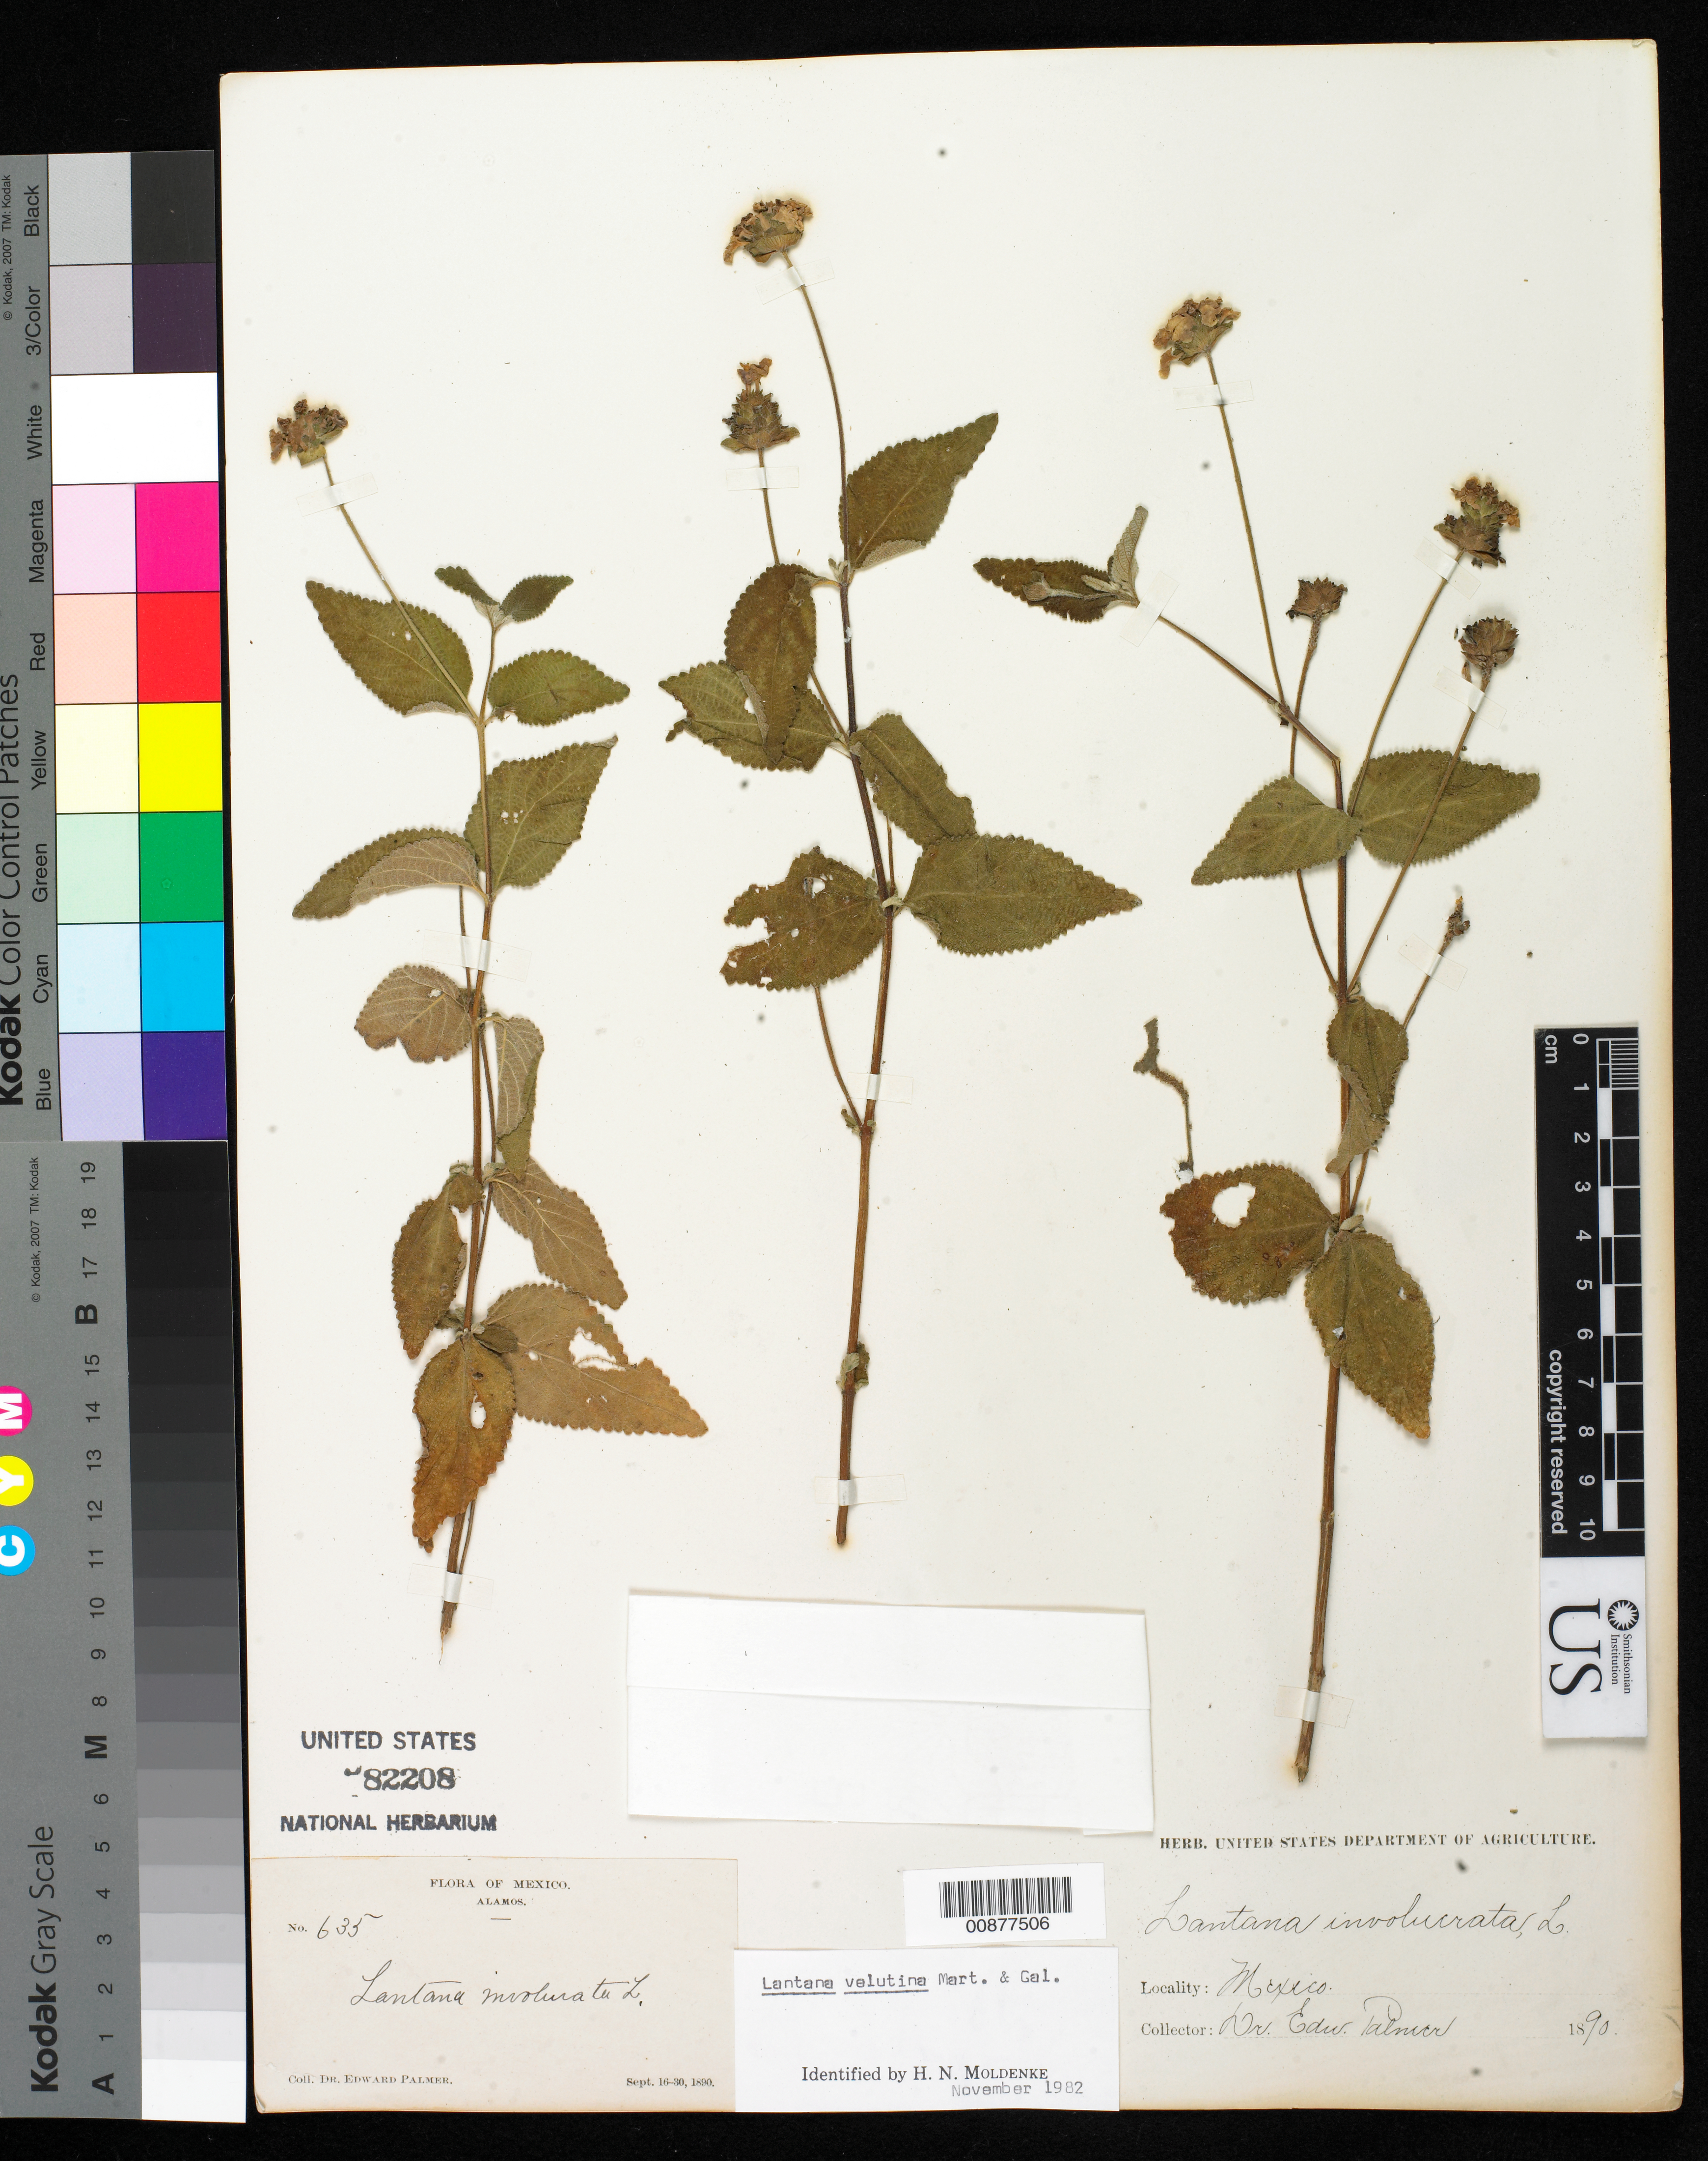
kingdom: Plantae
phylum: Tracheophyta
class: Magnoliopsida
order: Lamiales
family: Verbenaceae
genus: Lantana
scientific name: Lantana velutina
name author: M. Martens & Galeotti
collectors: E. Palmer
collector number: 635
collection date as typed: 16 Sep 1890 to 30 Sep 1890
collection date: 1890-09-16/1890-09-30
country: Mexico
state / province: Sonora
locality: Alamos, Sonora.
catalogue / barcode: US 82208